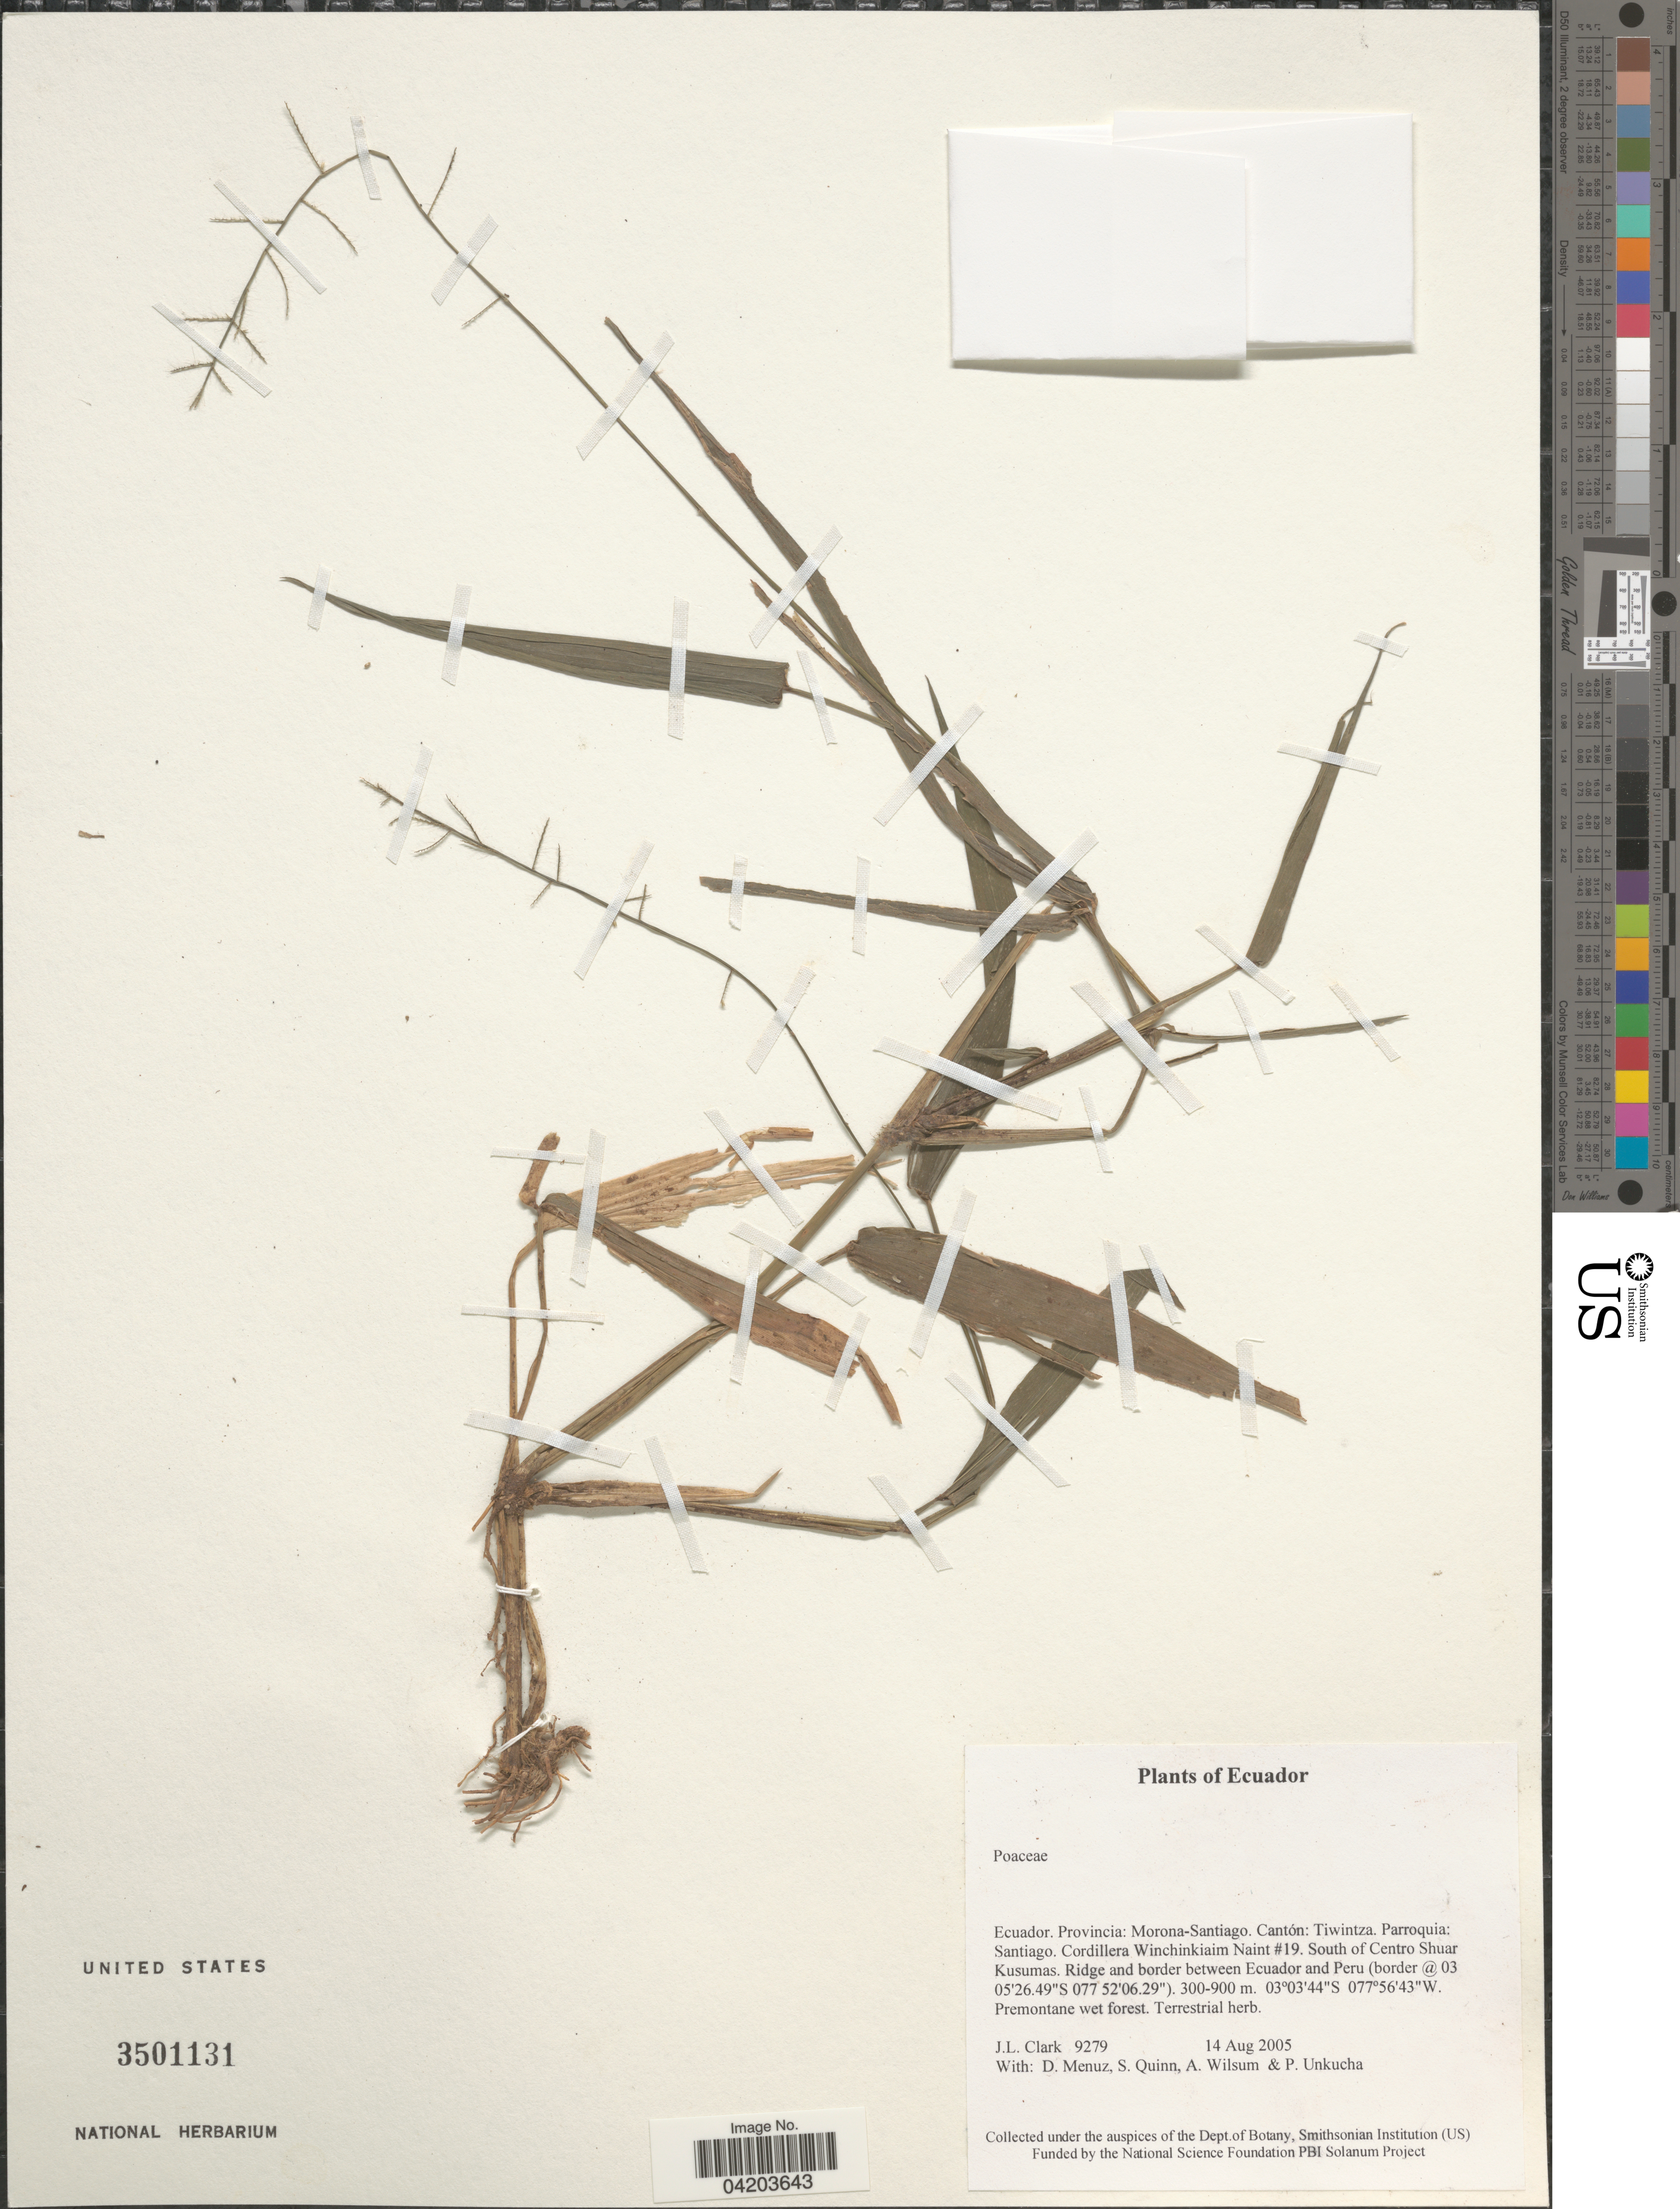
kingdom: Plantae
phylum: Tracheophyta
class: Liliopsida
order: Poales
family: Poaceae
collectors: J. L. Clark, D. Menuz, S. Quinn, A. Wilsum & P. Unkucha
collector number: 9279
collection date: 2005-08-14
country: Ecuador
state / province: Morona-Santiago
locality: Cantón: Tiwintza. Parroquia: Santiago. Cordillera Winchinkiaim Naint #19. South of Centro Shuar Kusumas. Ridge and border between Ecuador and Peru (border @ 03 05'26.49"S 077 52'06.29")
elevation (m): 300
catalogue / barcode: US 3501131